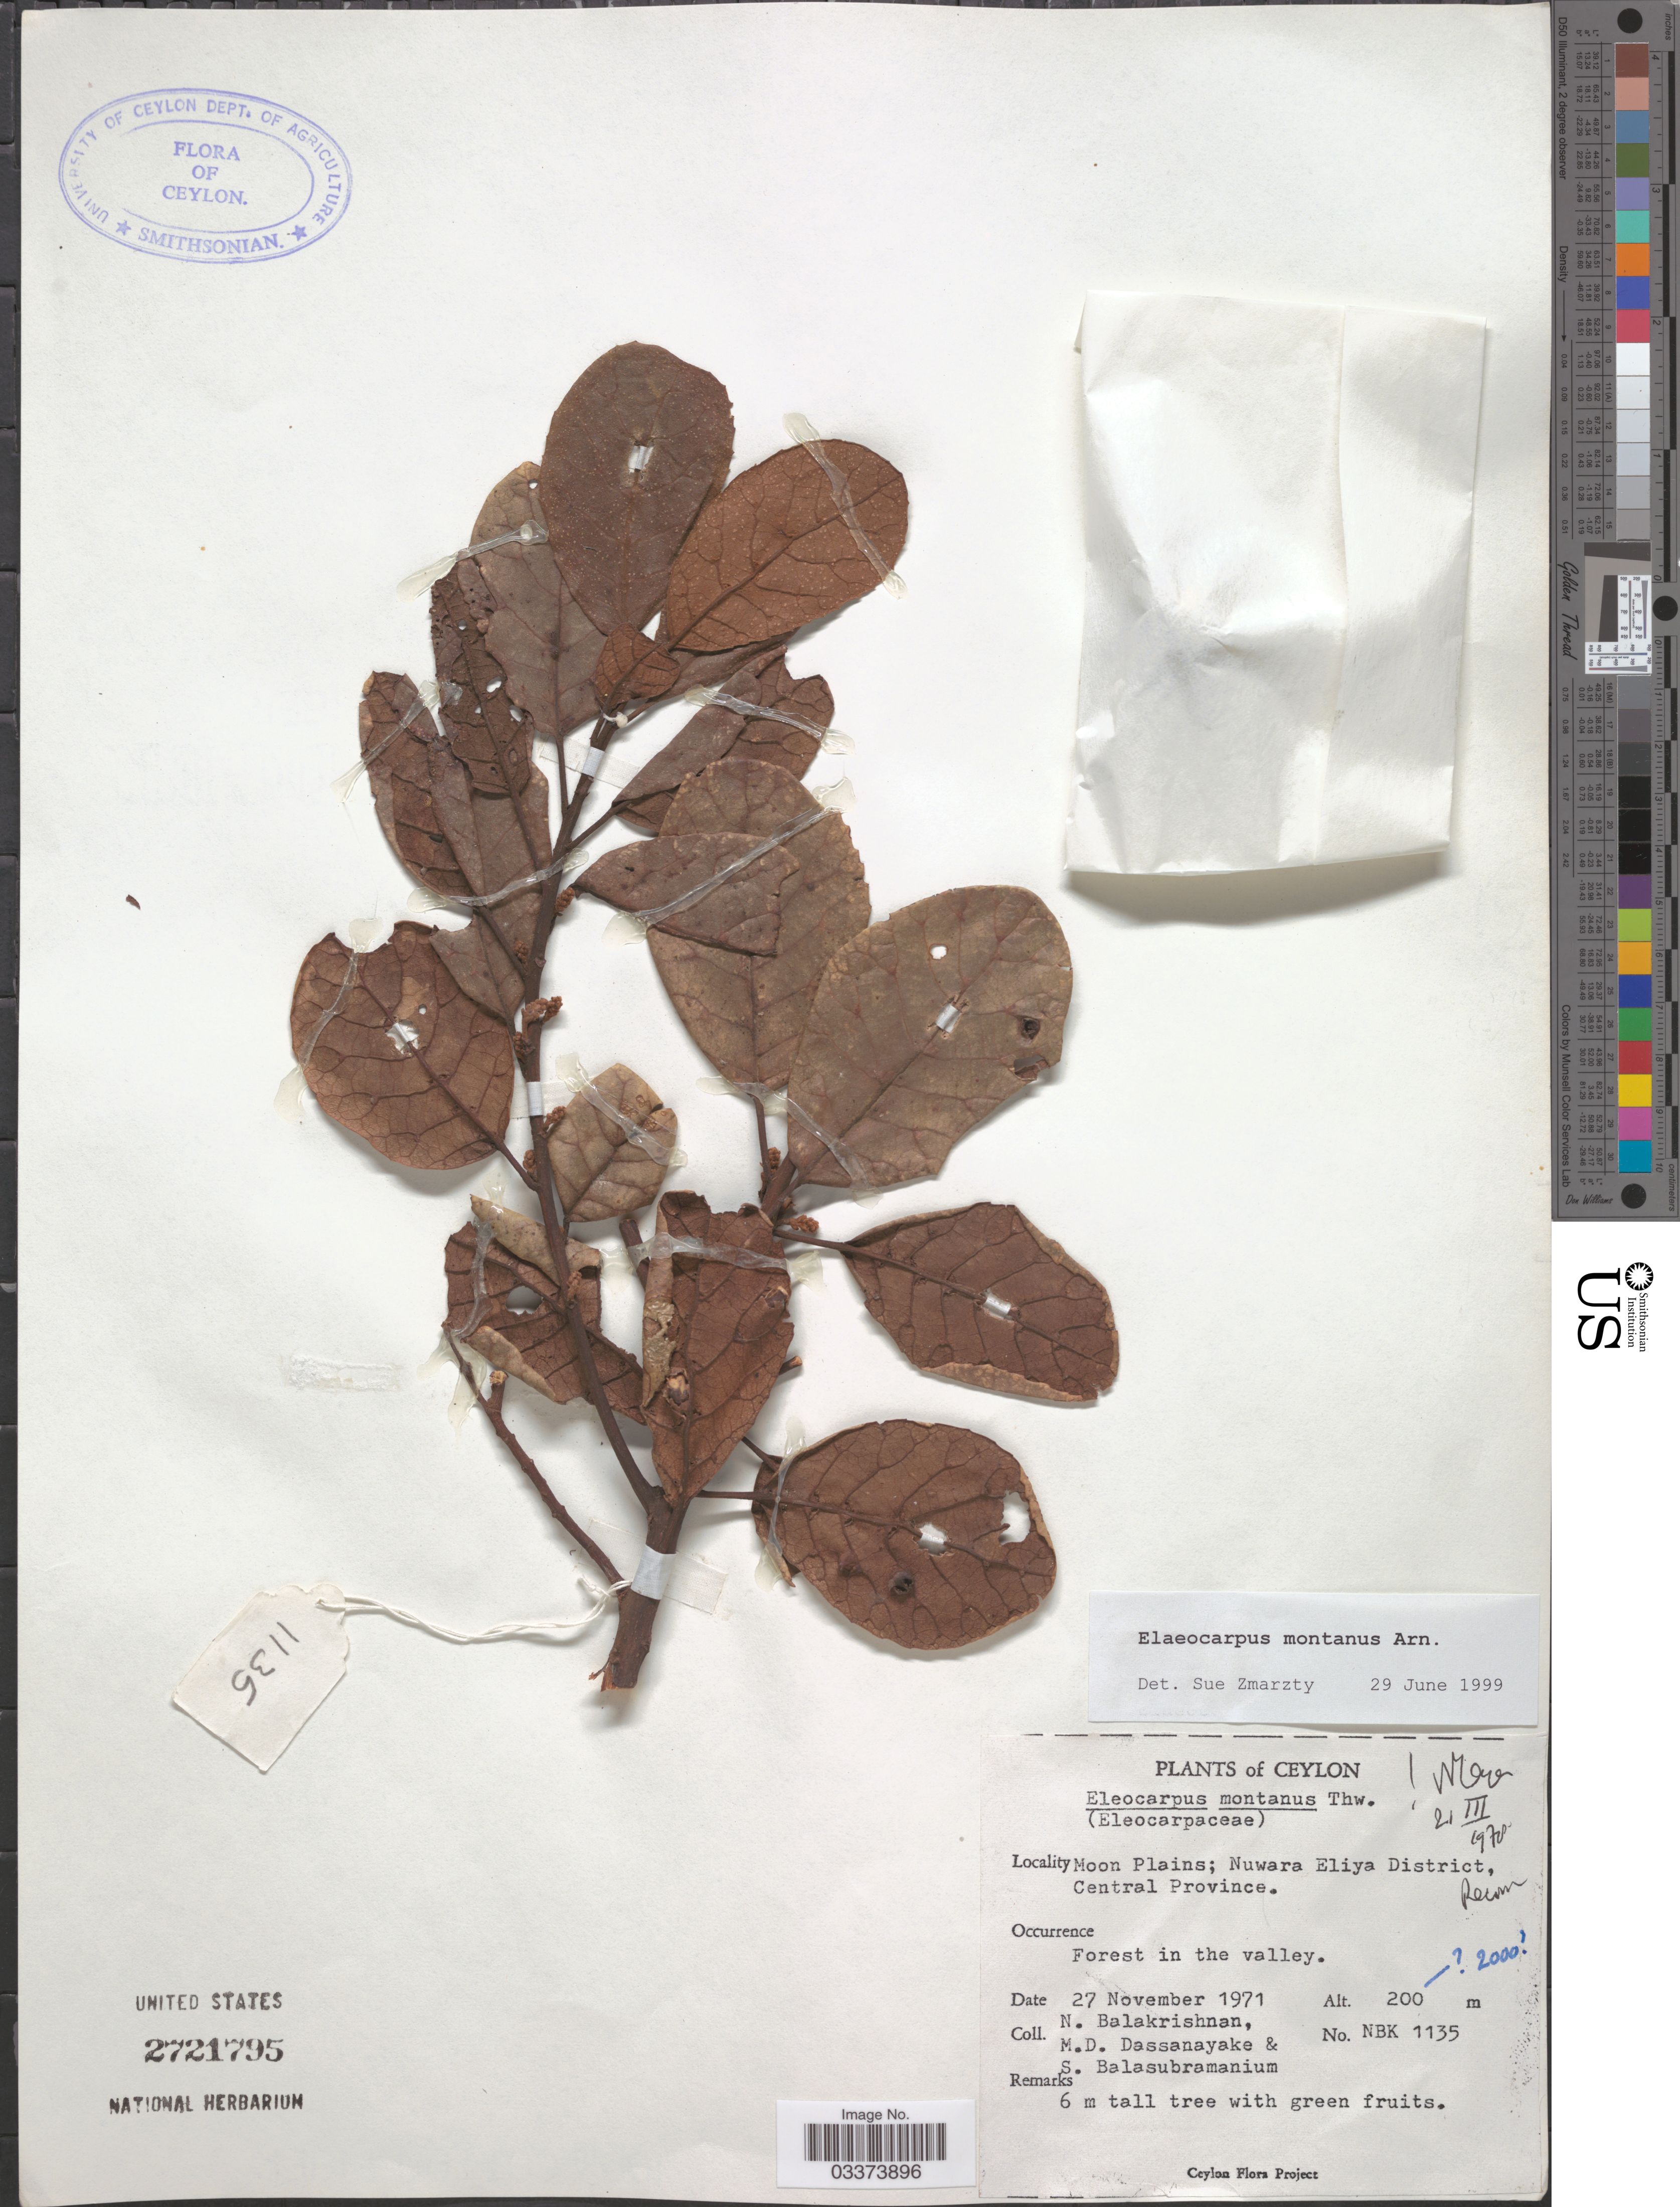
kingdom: Plantae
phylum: Tracheophyta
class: Magnoliopsida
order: Oxalidales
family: Elaeocarpaceae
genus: Elaeocarpus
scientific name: Elaeocarpus montanus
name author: Thwaites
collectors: N. Balakrishnan, M. D. Dassanayake & S. Balasubramanium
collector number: NBK 1135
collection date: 1971-11-27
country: Sri Lanka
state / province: Central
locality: Ceylon. Moon Plains; Nuwara Eliya District.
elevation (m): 200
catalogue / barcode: US 2721795